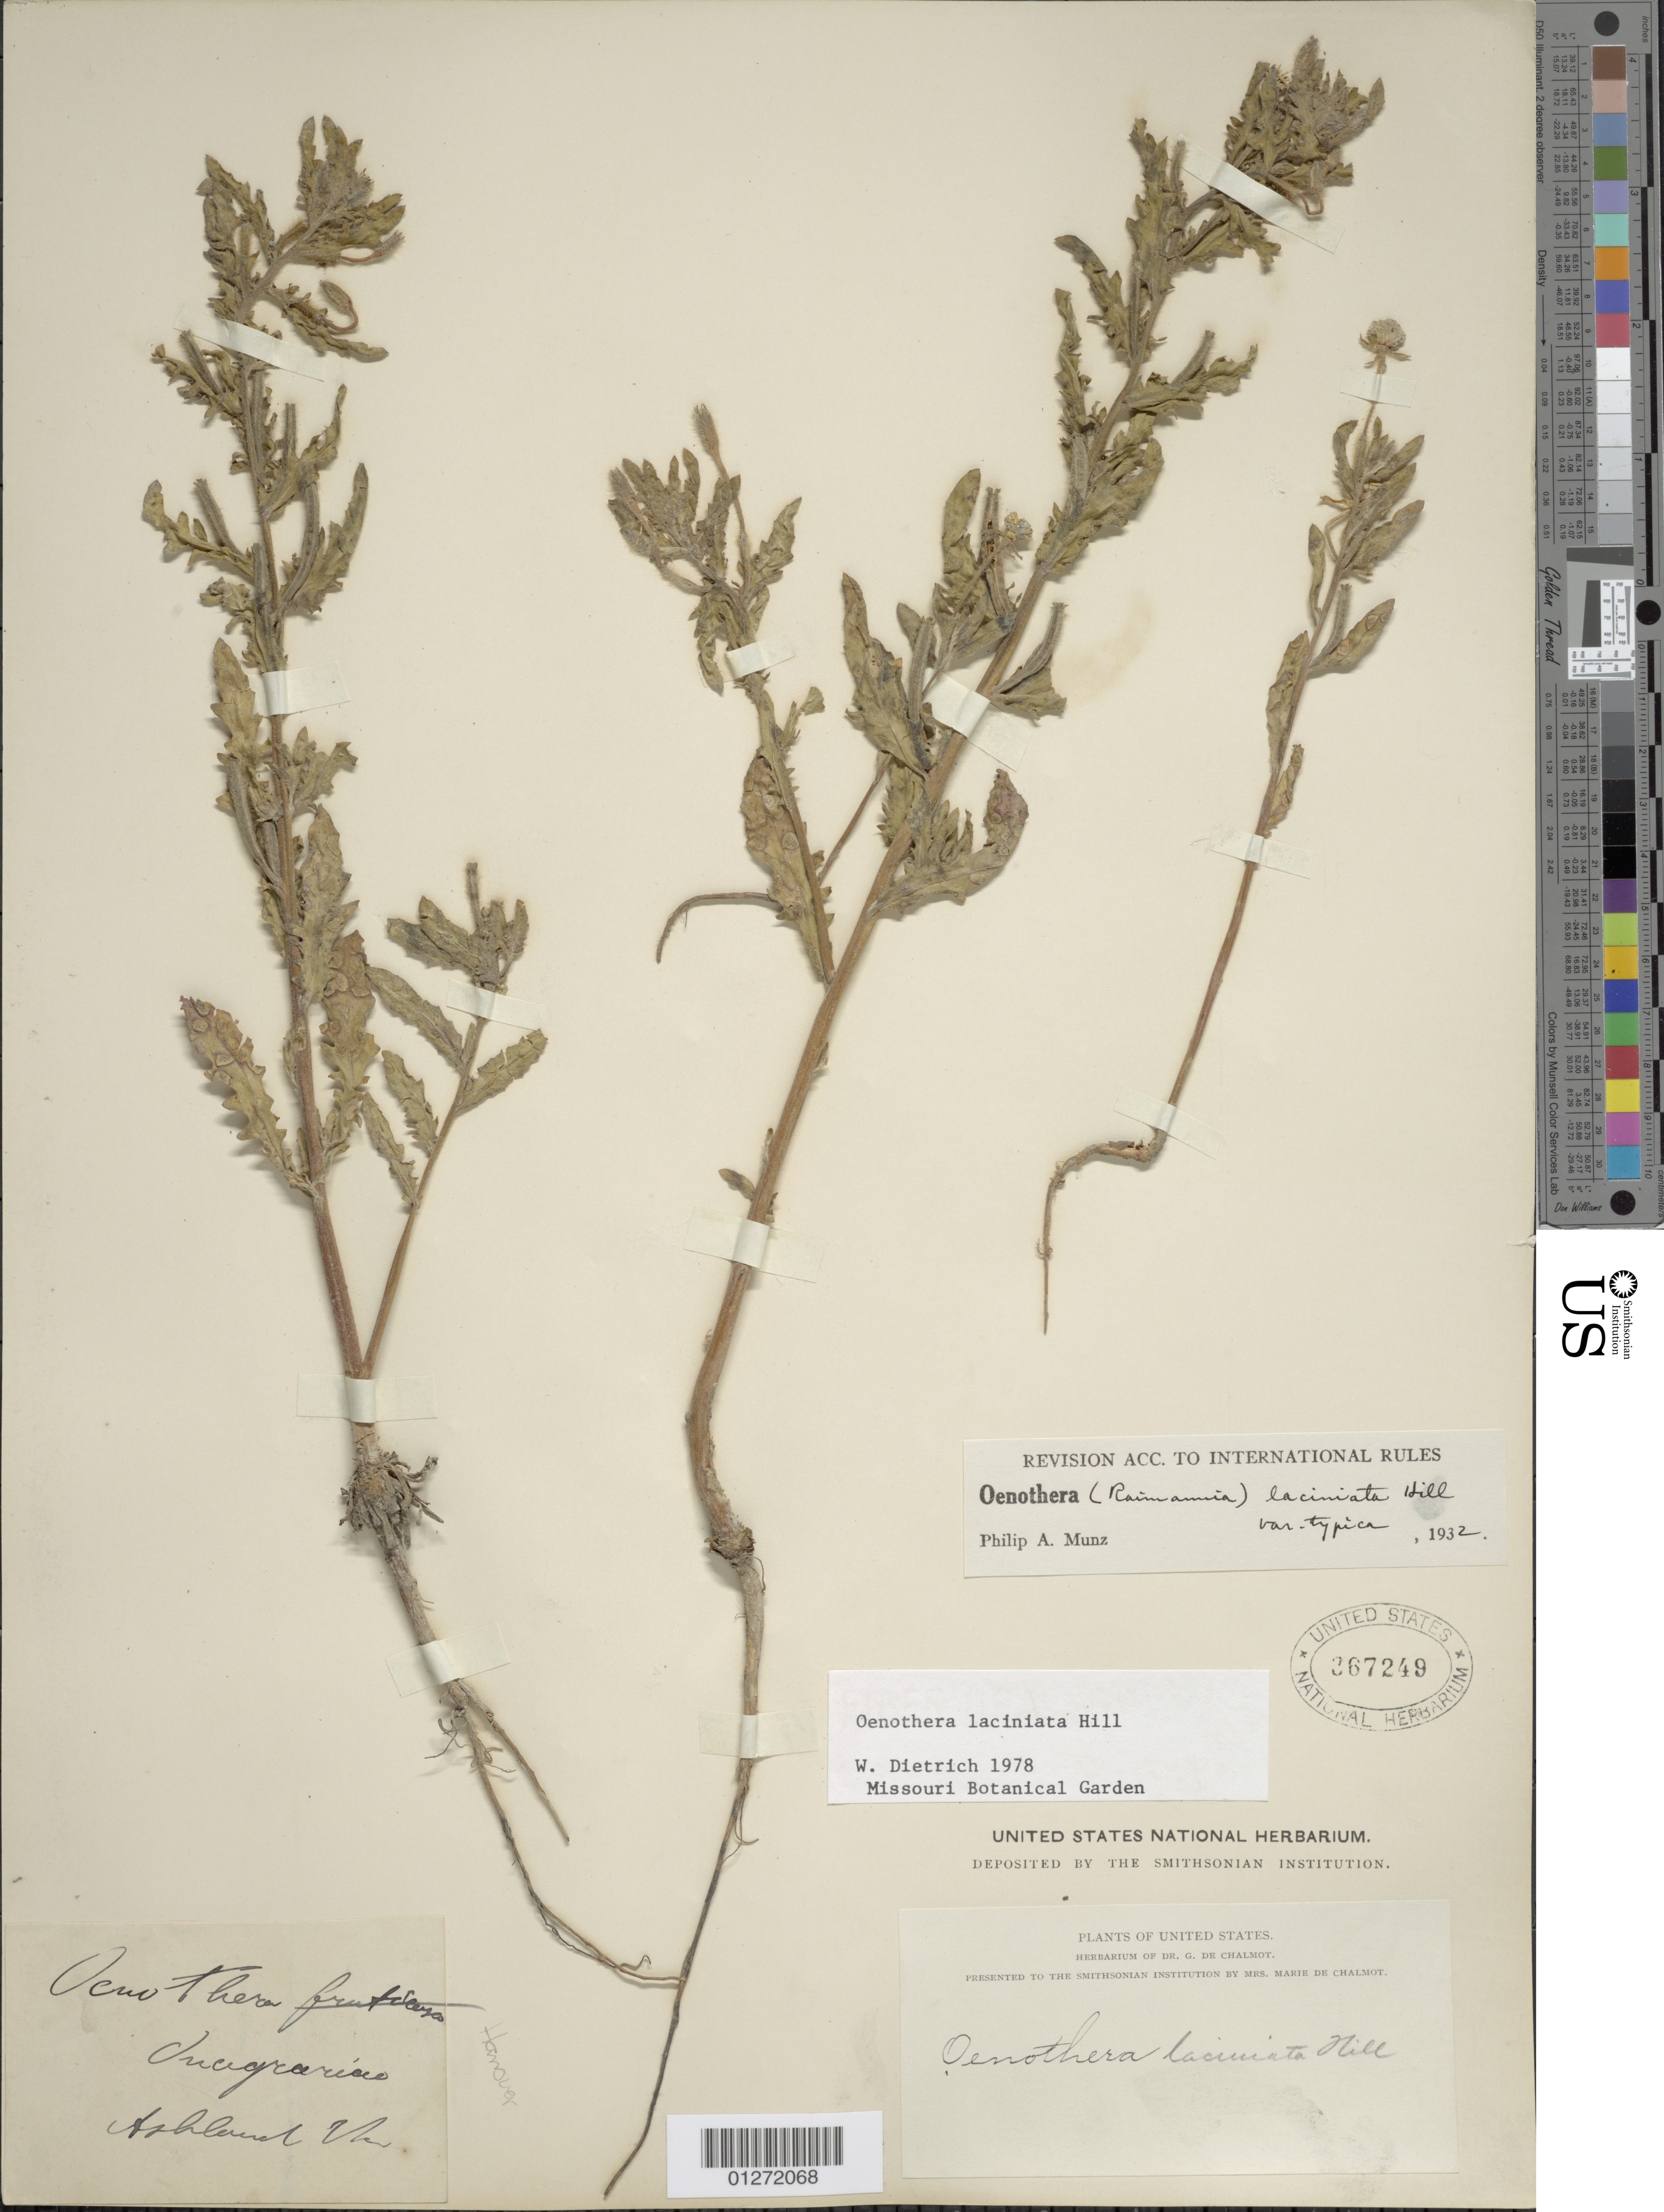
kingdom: Plantae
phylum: Tracheophyta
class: Magnoliopsida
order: Myrtales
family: Onagraceae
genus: Oenothera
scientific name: Oenothera laciniata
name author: Hill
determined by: Dietrich, W.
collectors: G. de Chalmot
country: United States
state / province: Virginia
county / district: Hanover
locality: Ashland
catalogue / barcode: US 367249